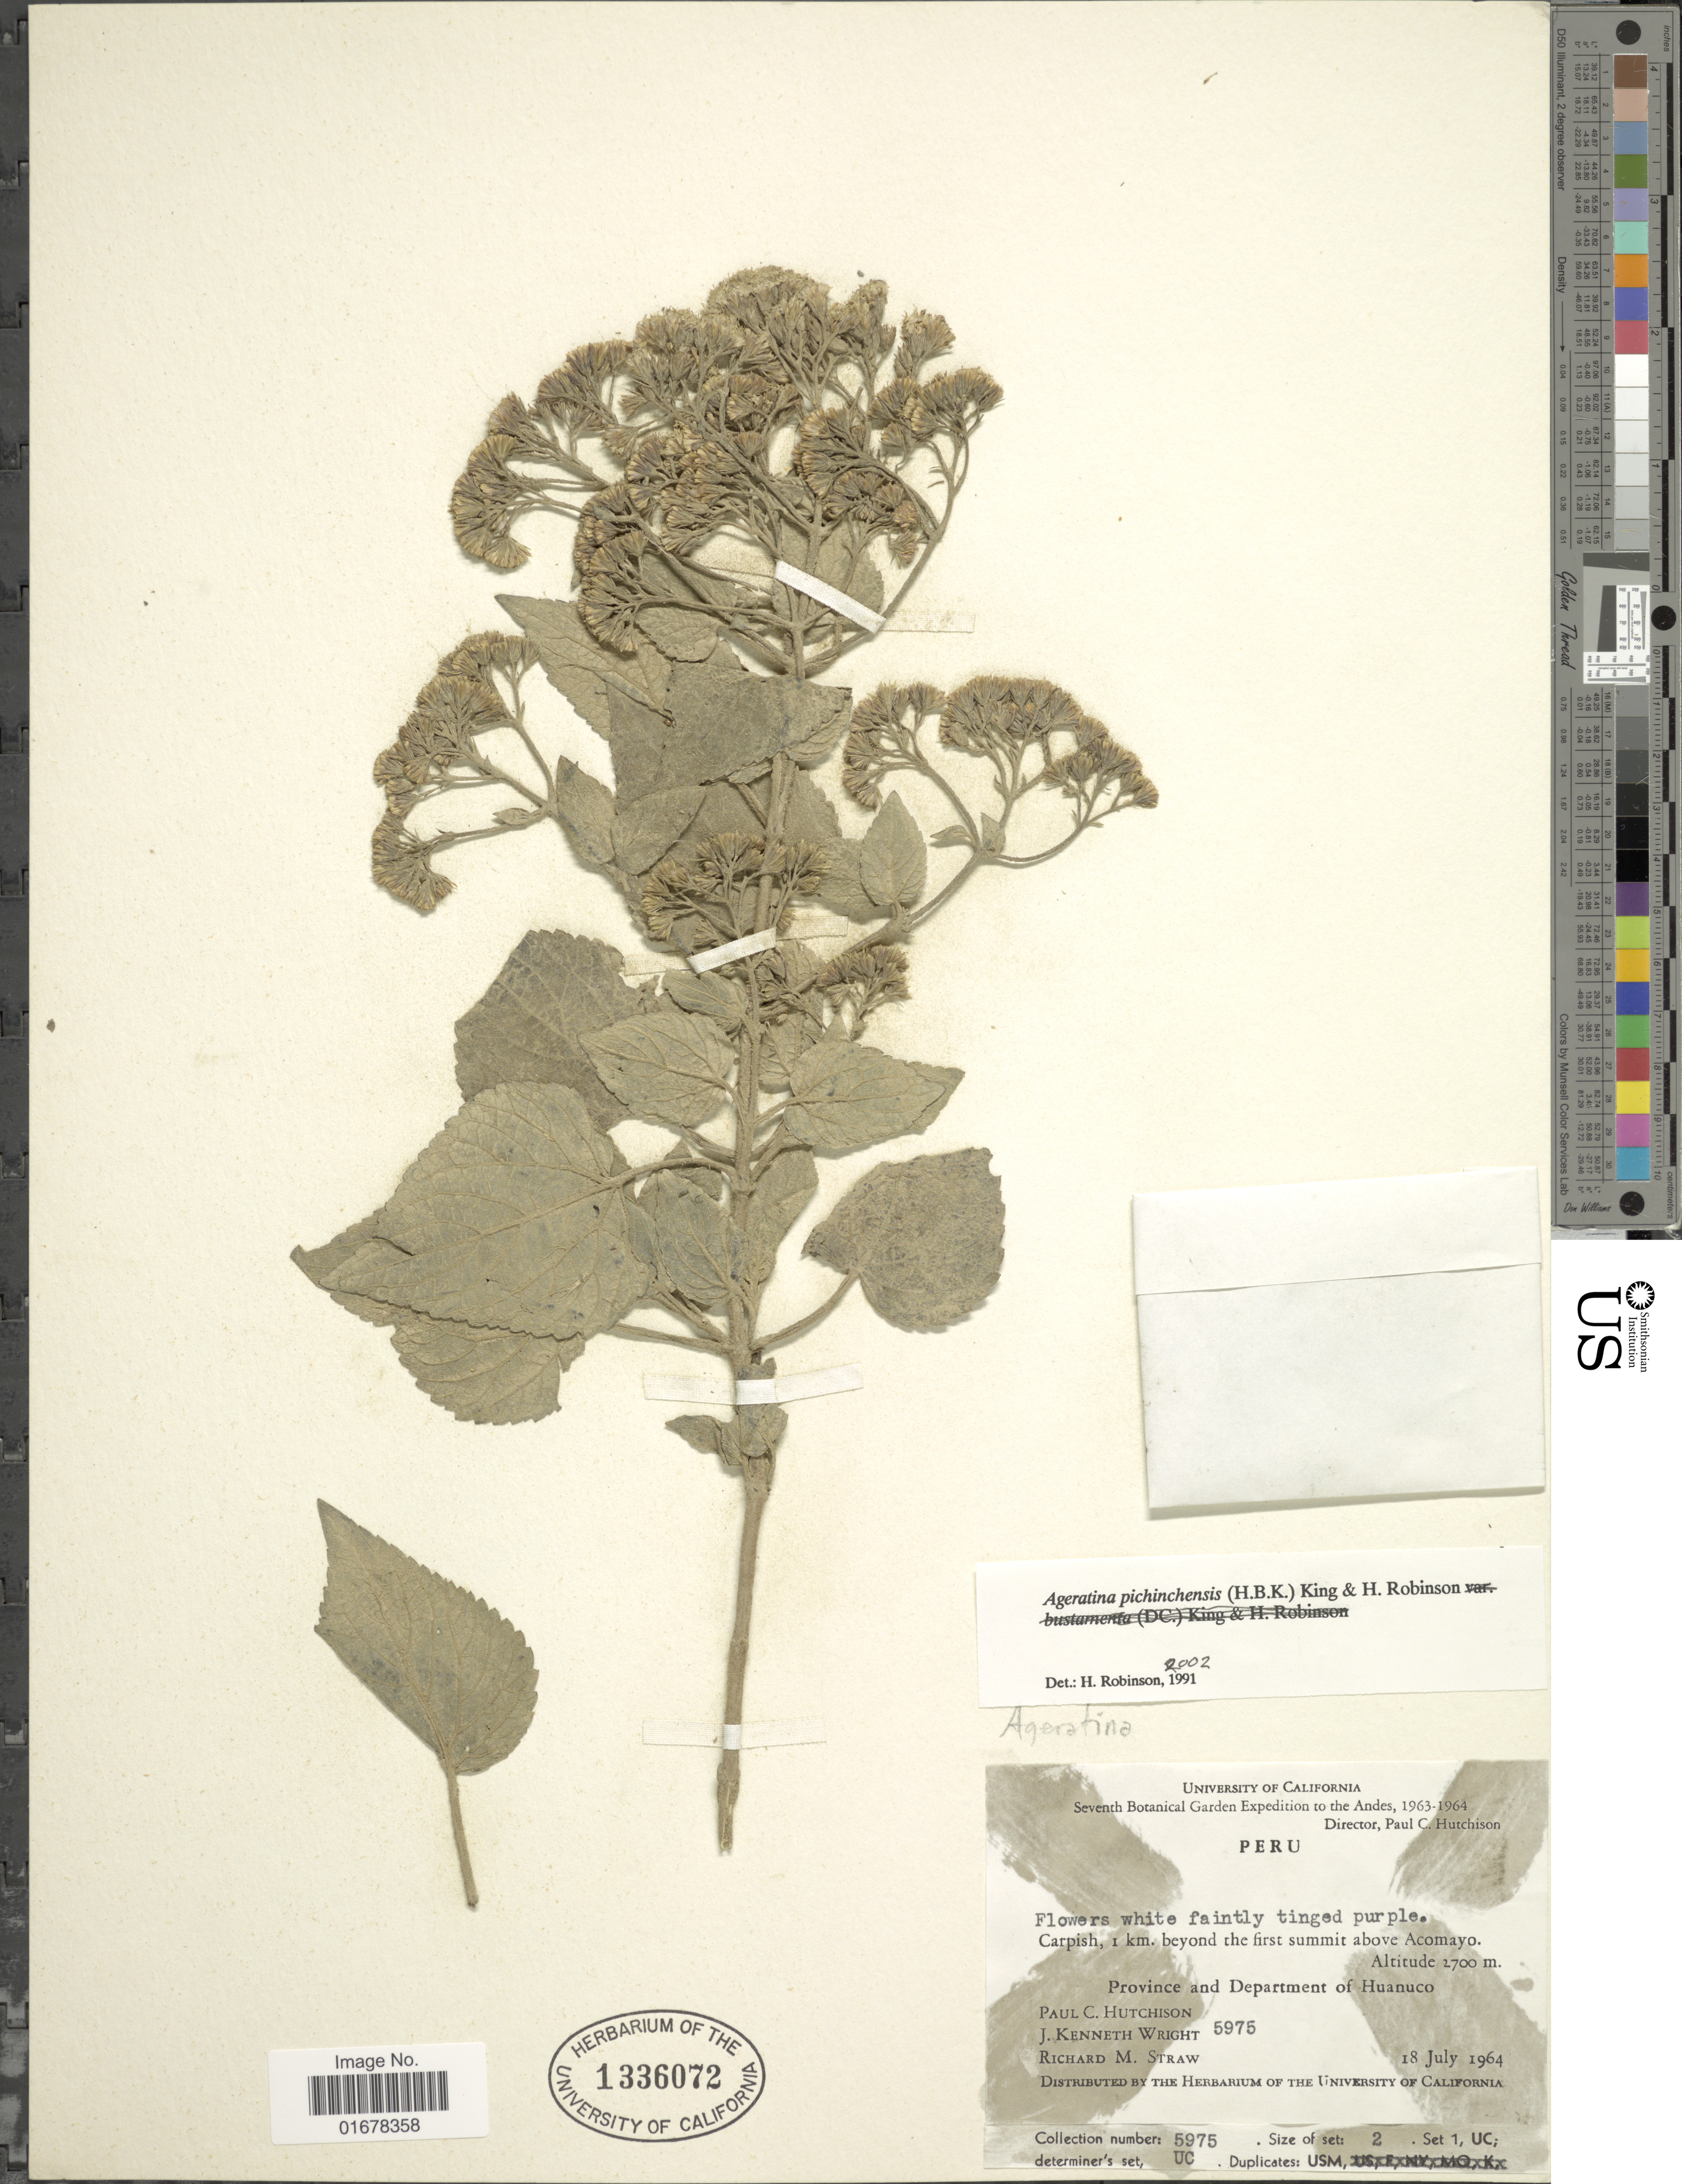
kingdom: Plantae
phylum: Tracheophyta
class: Magnoliopsida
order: Asterales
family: Asteraceae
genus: Ageratina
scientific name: Ageratina pichinchensis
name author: (Kunth) R.M. King & H. Rob.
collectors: P. C. Hutchison, J. K. Wright & R. M. Straw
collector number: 5975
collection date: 1964-07-18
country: Peru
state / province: Huánuco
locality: Carpish, 1 km beyond the first summit above Acomayo, Province and Department of Huanuco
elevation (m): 2700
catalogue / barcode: US 1336072